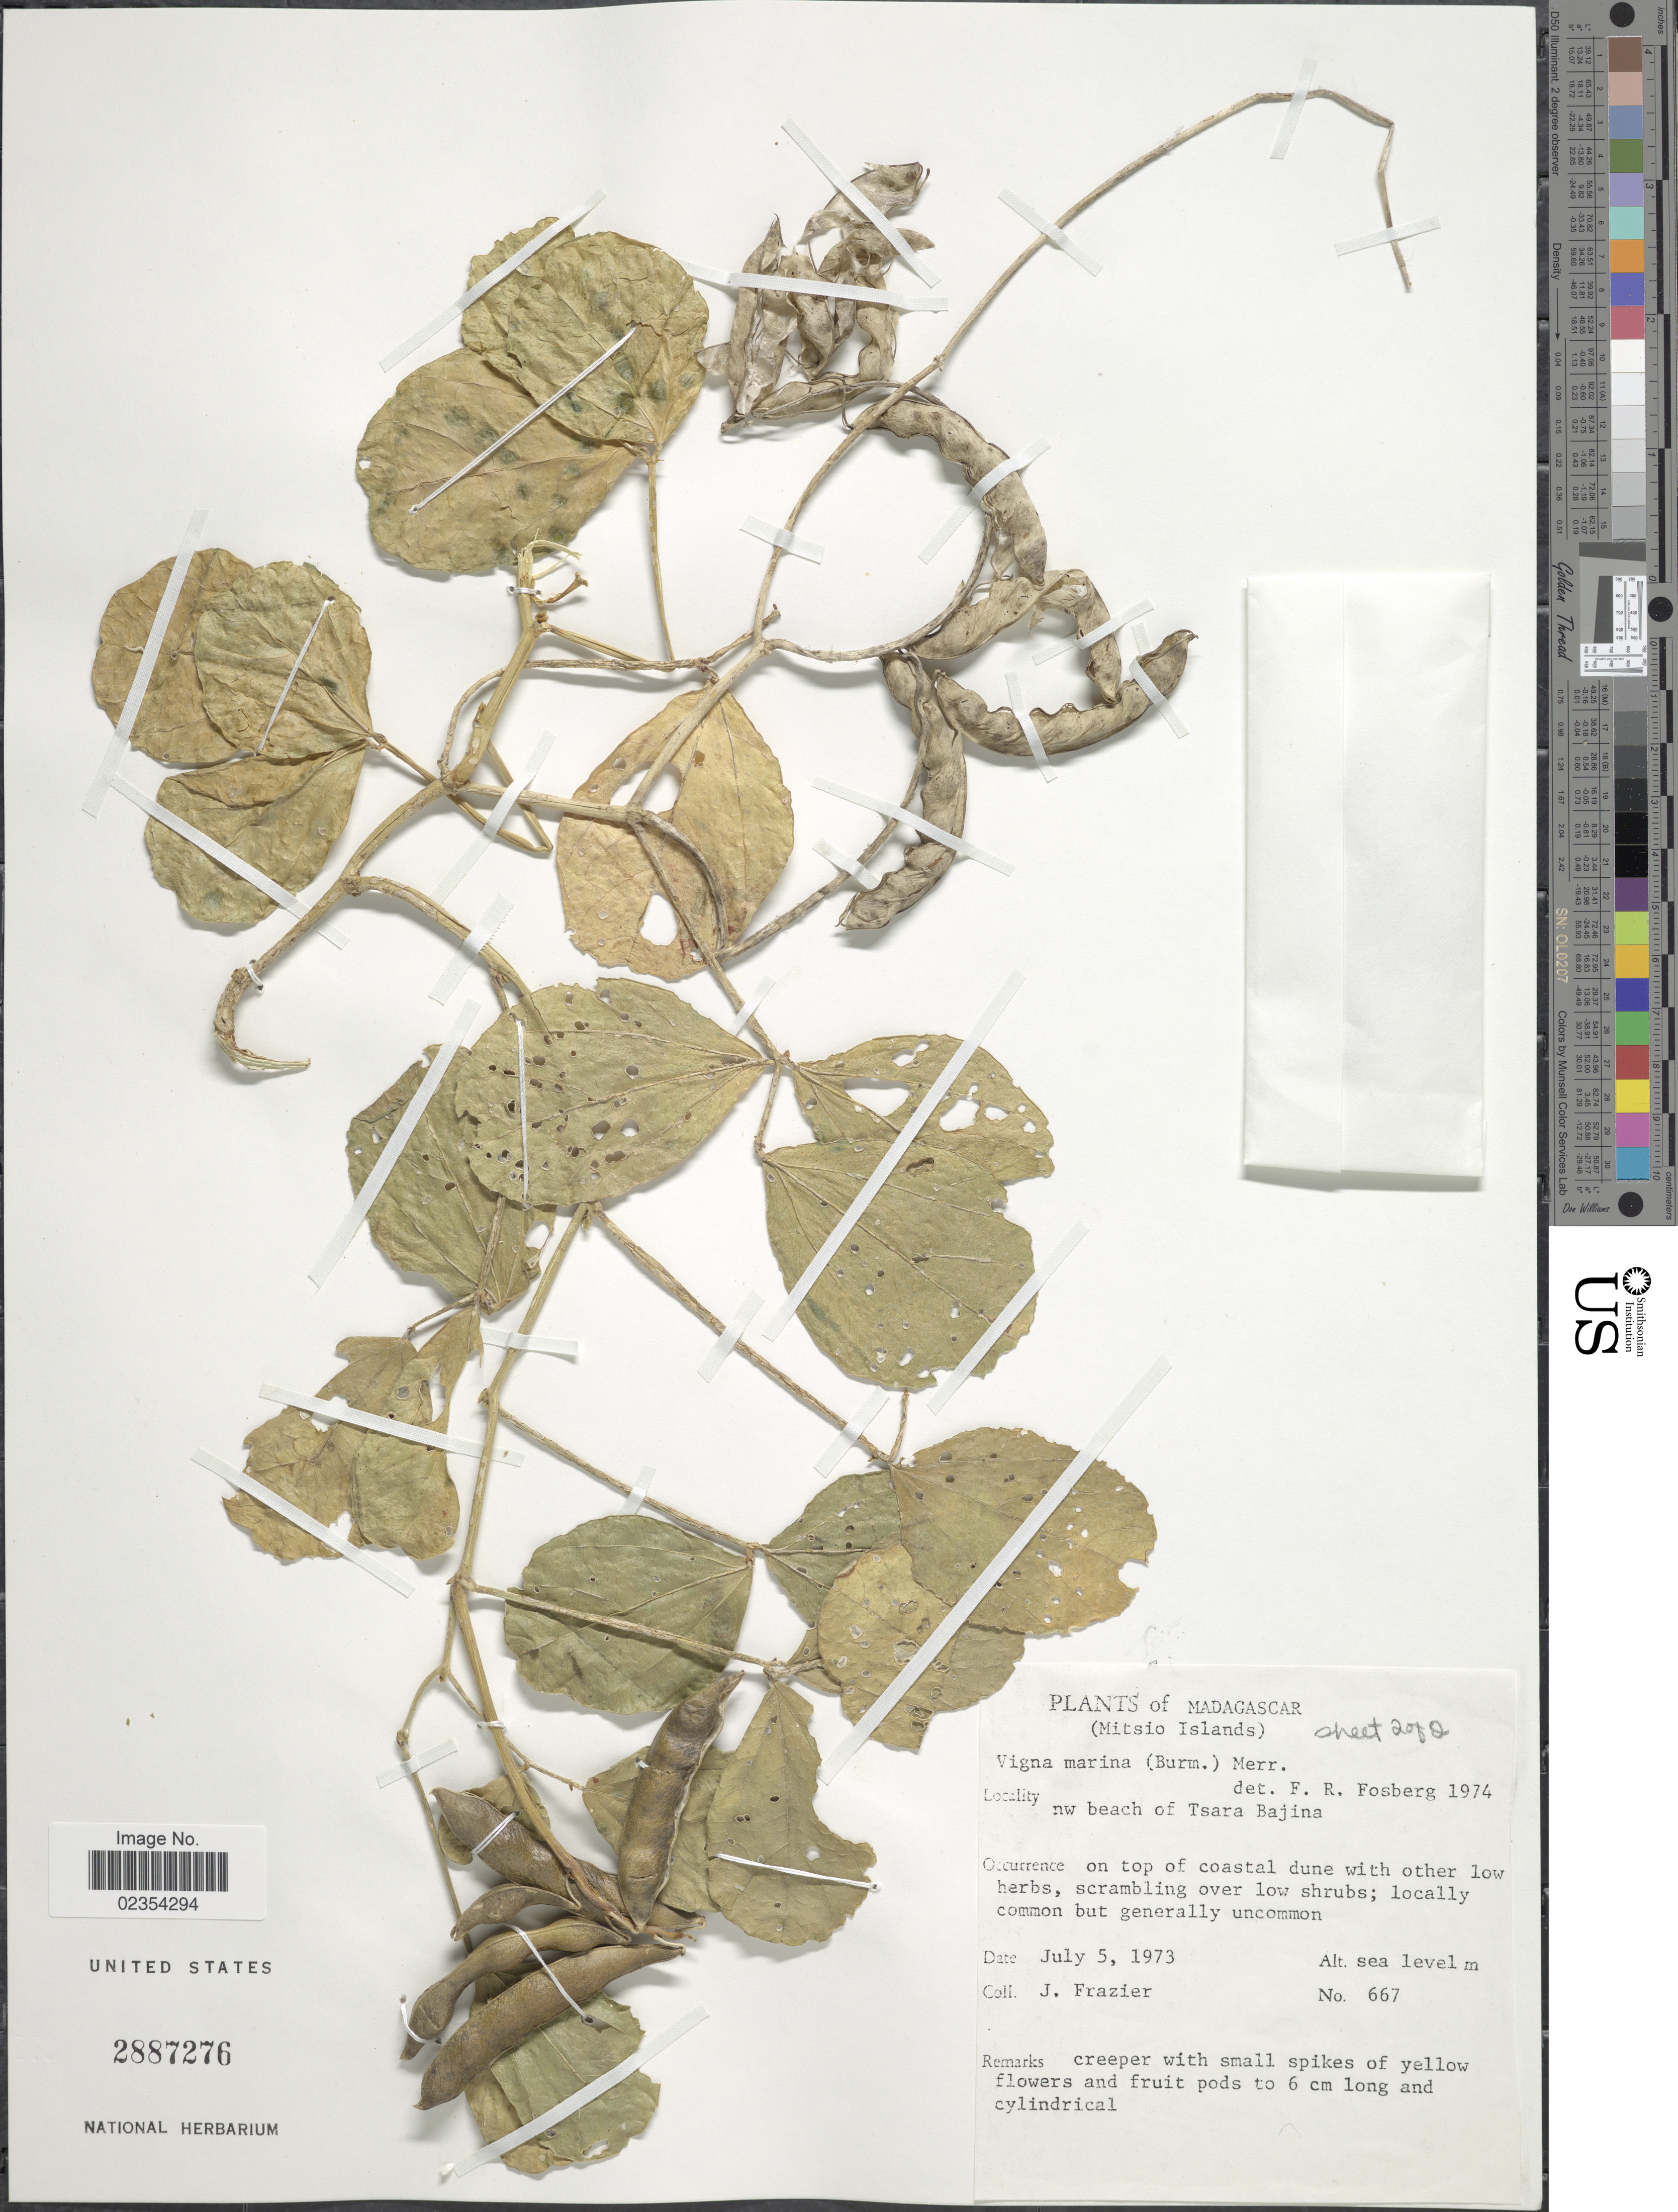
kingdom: Plantae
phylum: Tracheophyta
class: Magnoliopsida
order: Fabales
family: Fabaceae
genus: Vigna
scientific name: Vigna marina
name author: (Burm.) Merr.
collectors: J. Frazier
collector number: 667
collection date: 1973-07-05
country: Madagascar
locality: (Mitsio Islands), nw beach of Tsara Bajina, on top of coastal dune.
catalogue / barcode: US 2887276